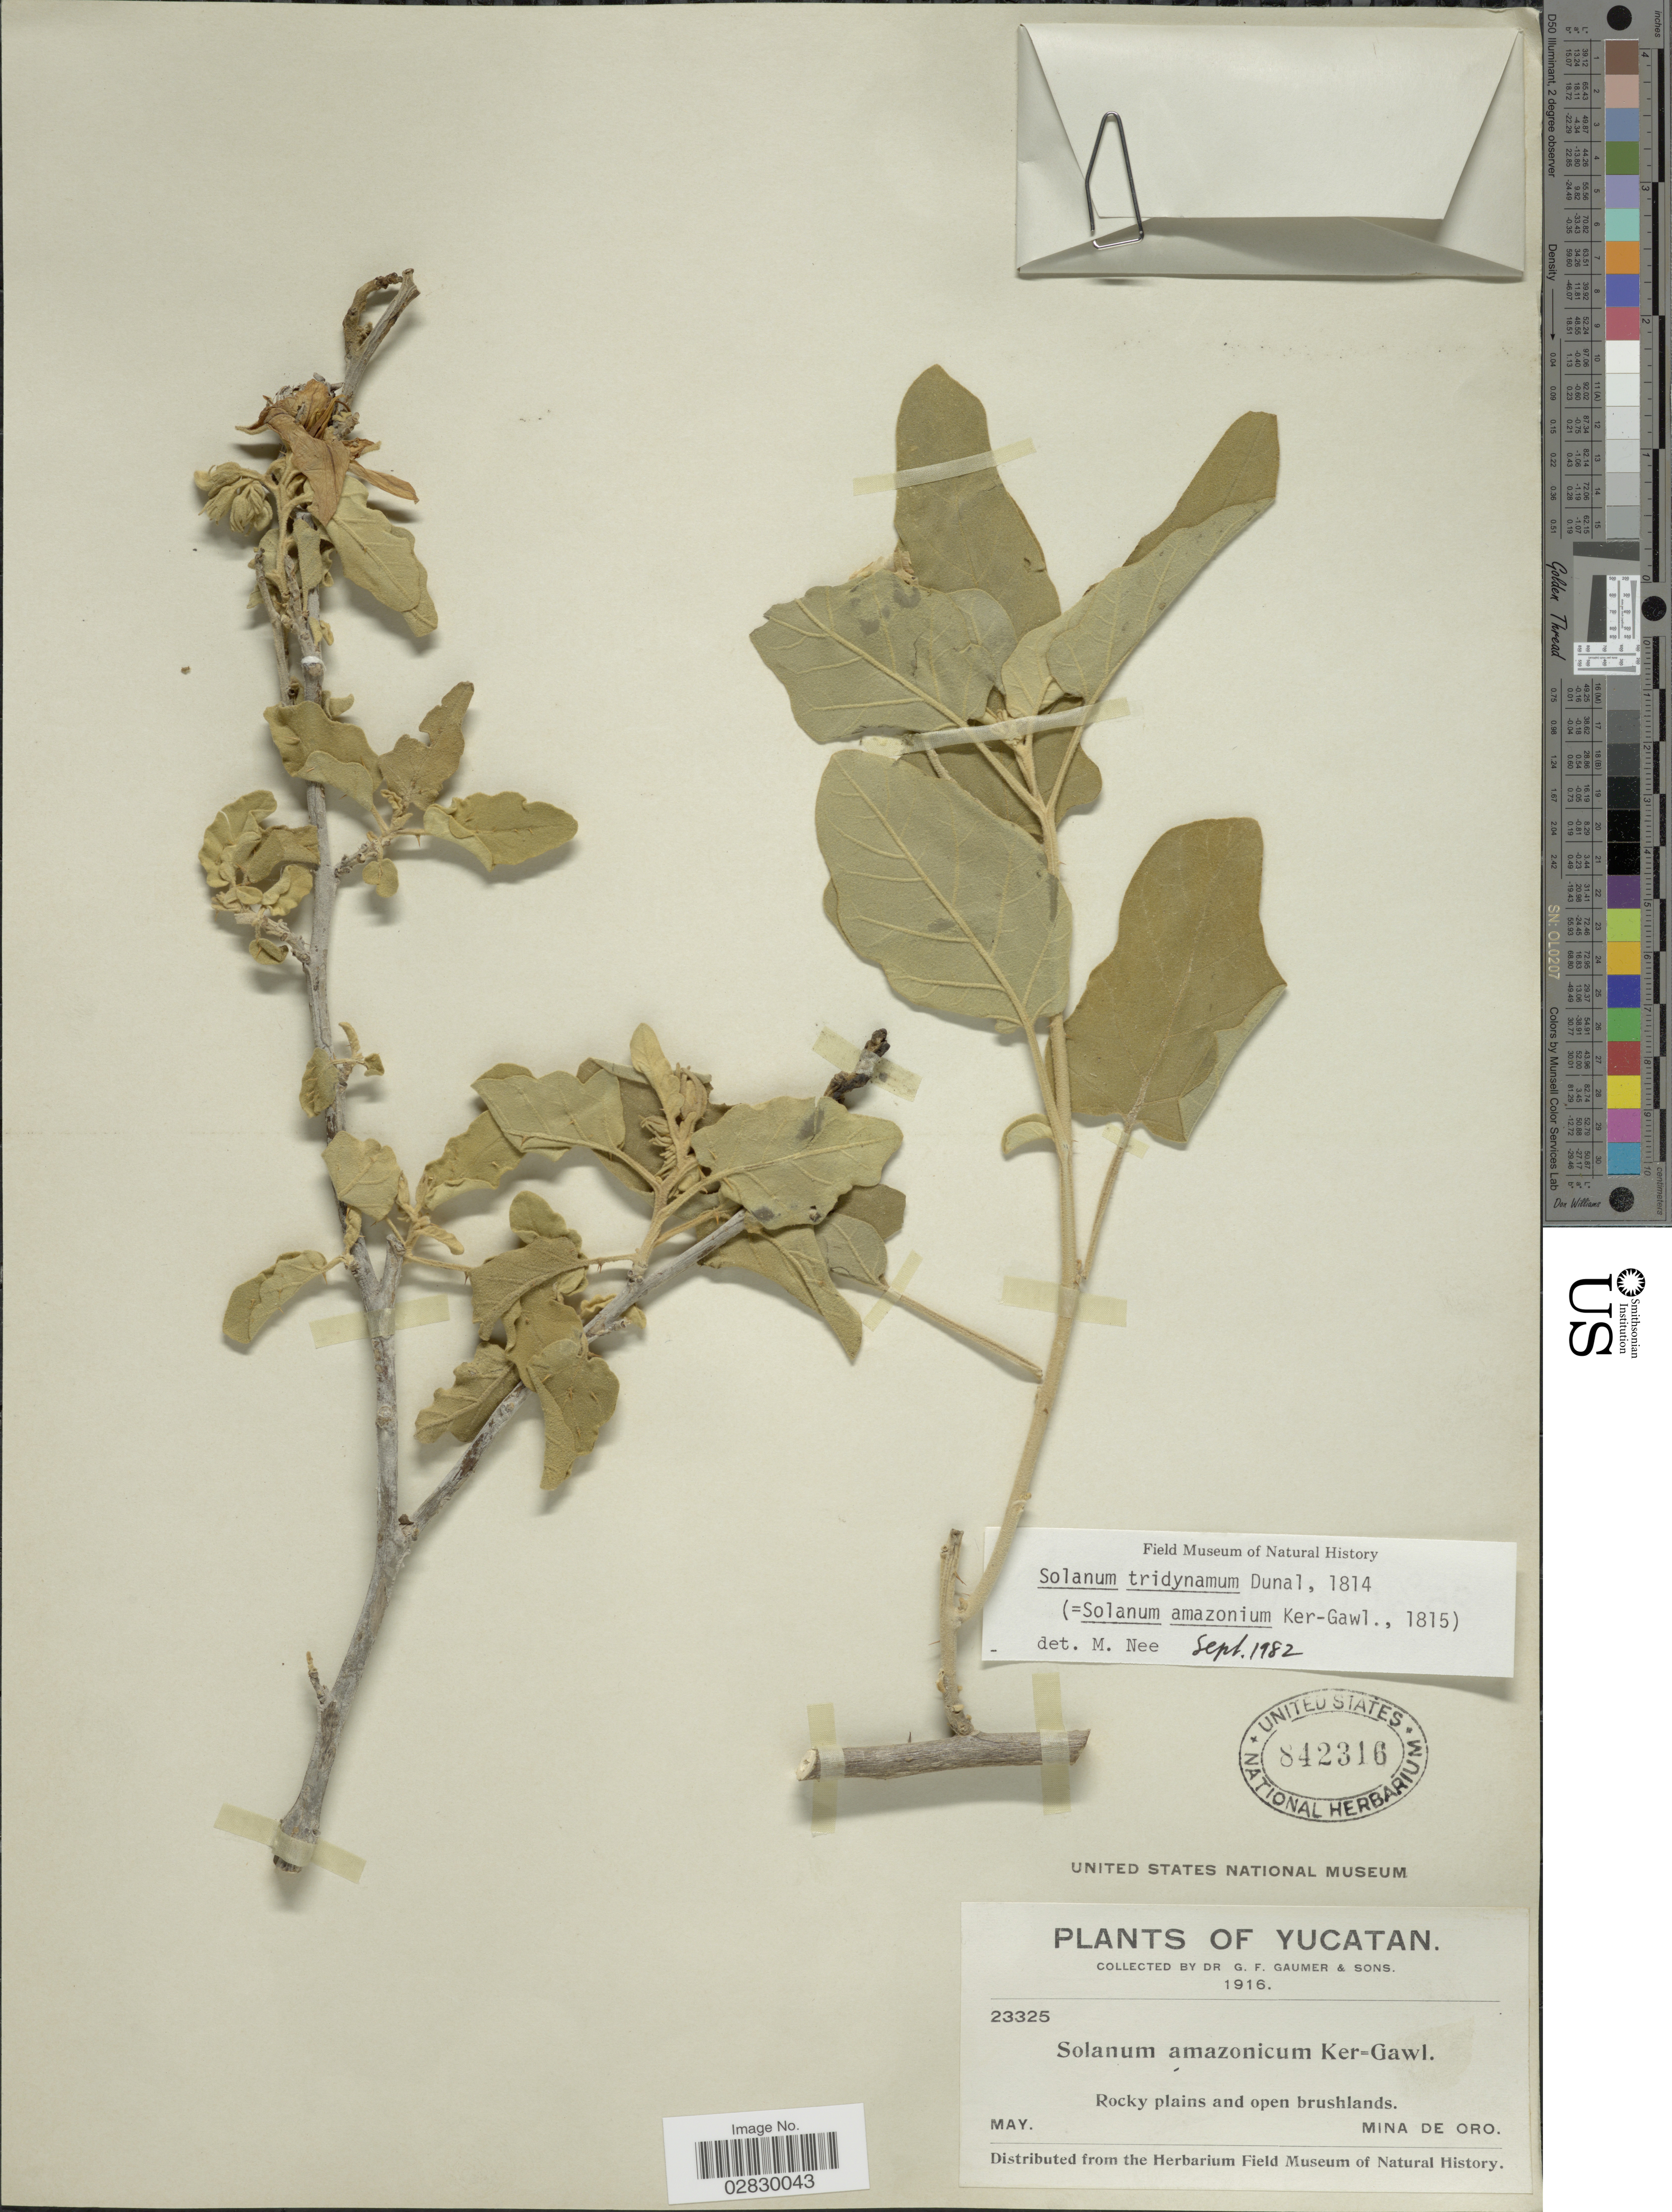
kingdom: Plantae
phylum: Tracheophyta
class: Magnoliopsida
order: Solanales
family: Solanaceae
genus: Solanum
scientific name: Solanum houstonii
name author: Dunal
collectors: G. F. Gaumer & et al.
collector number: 23325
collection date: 1916-05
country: Mexico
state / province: Yucatán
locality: Mina de Oro.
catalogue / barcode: US 842316